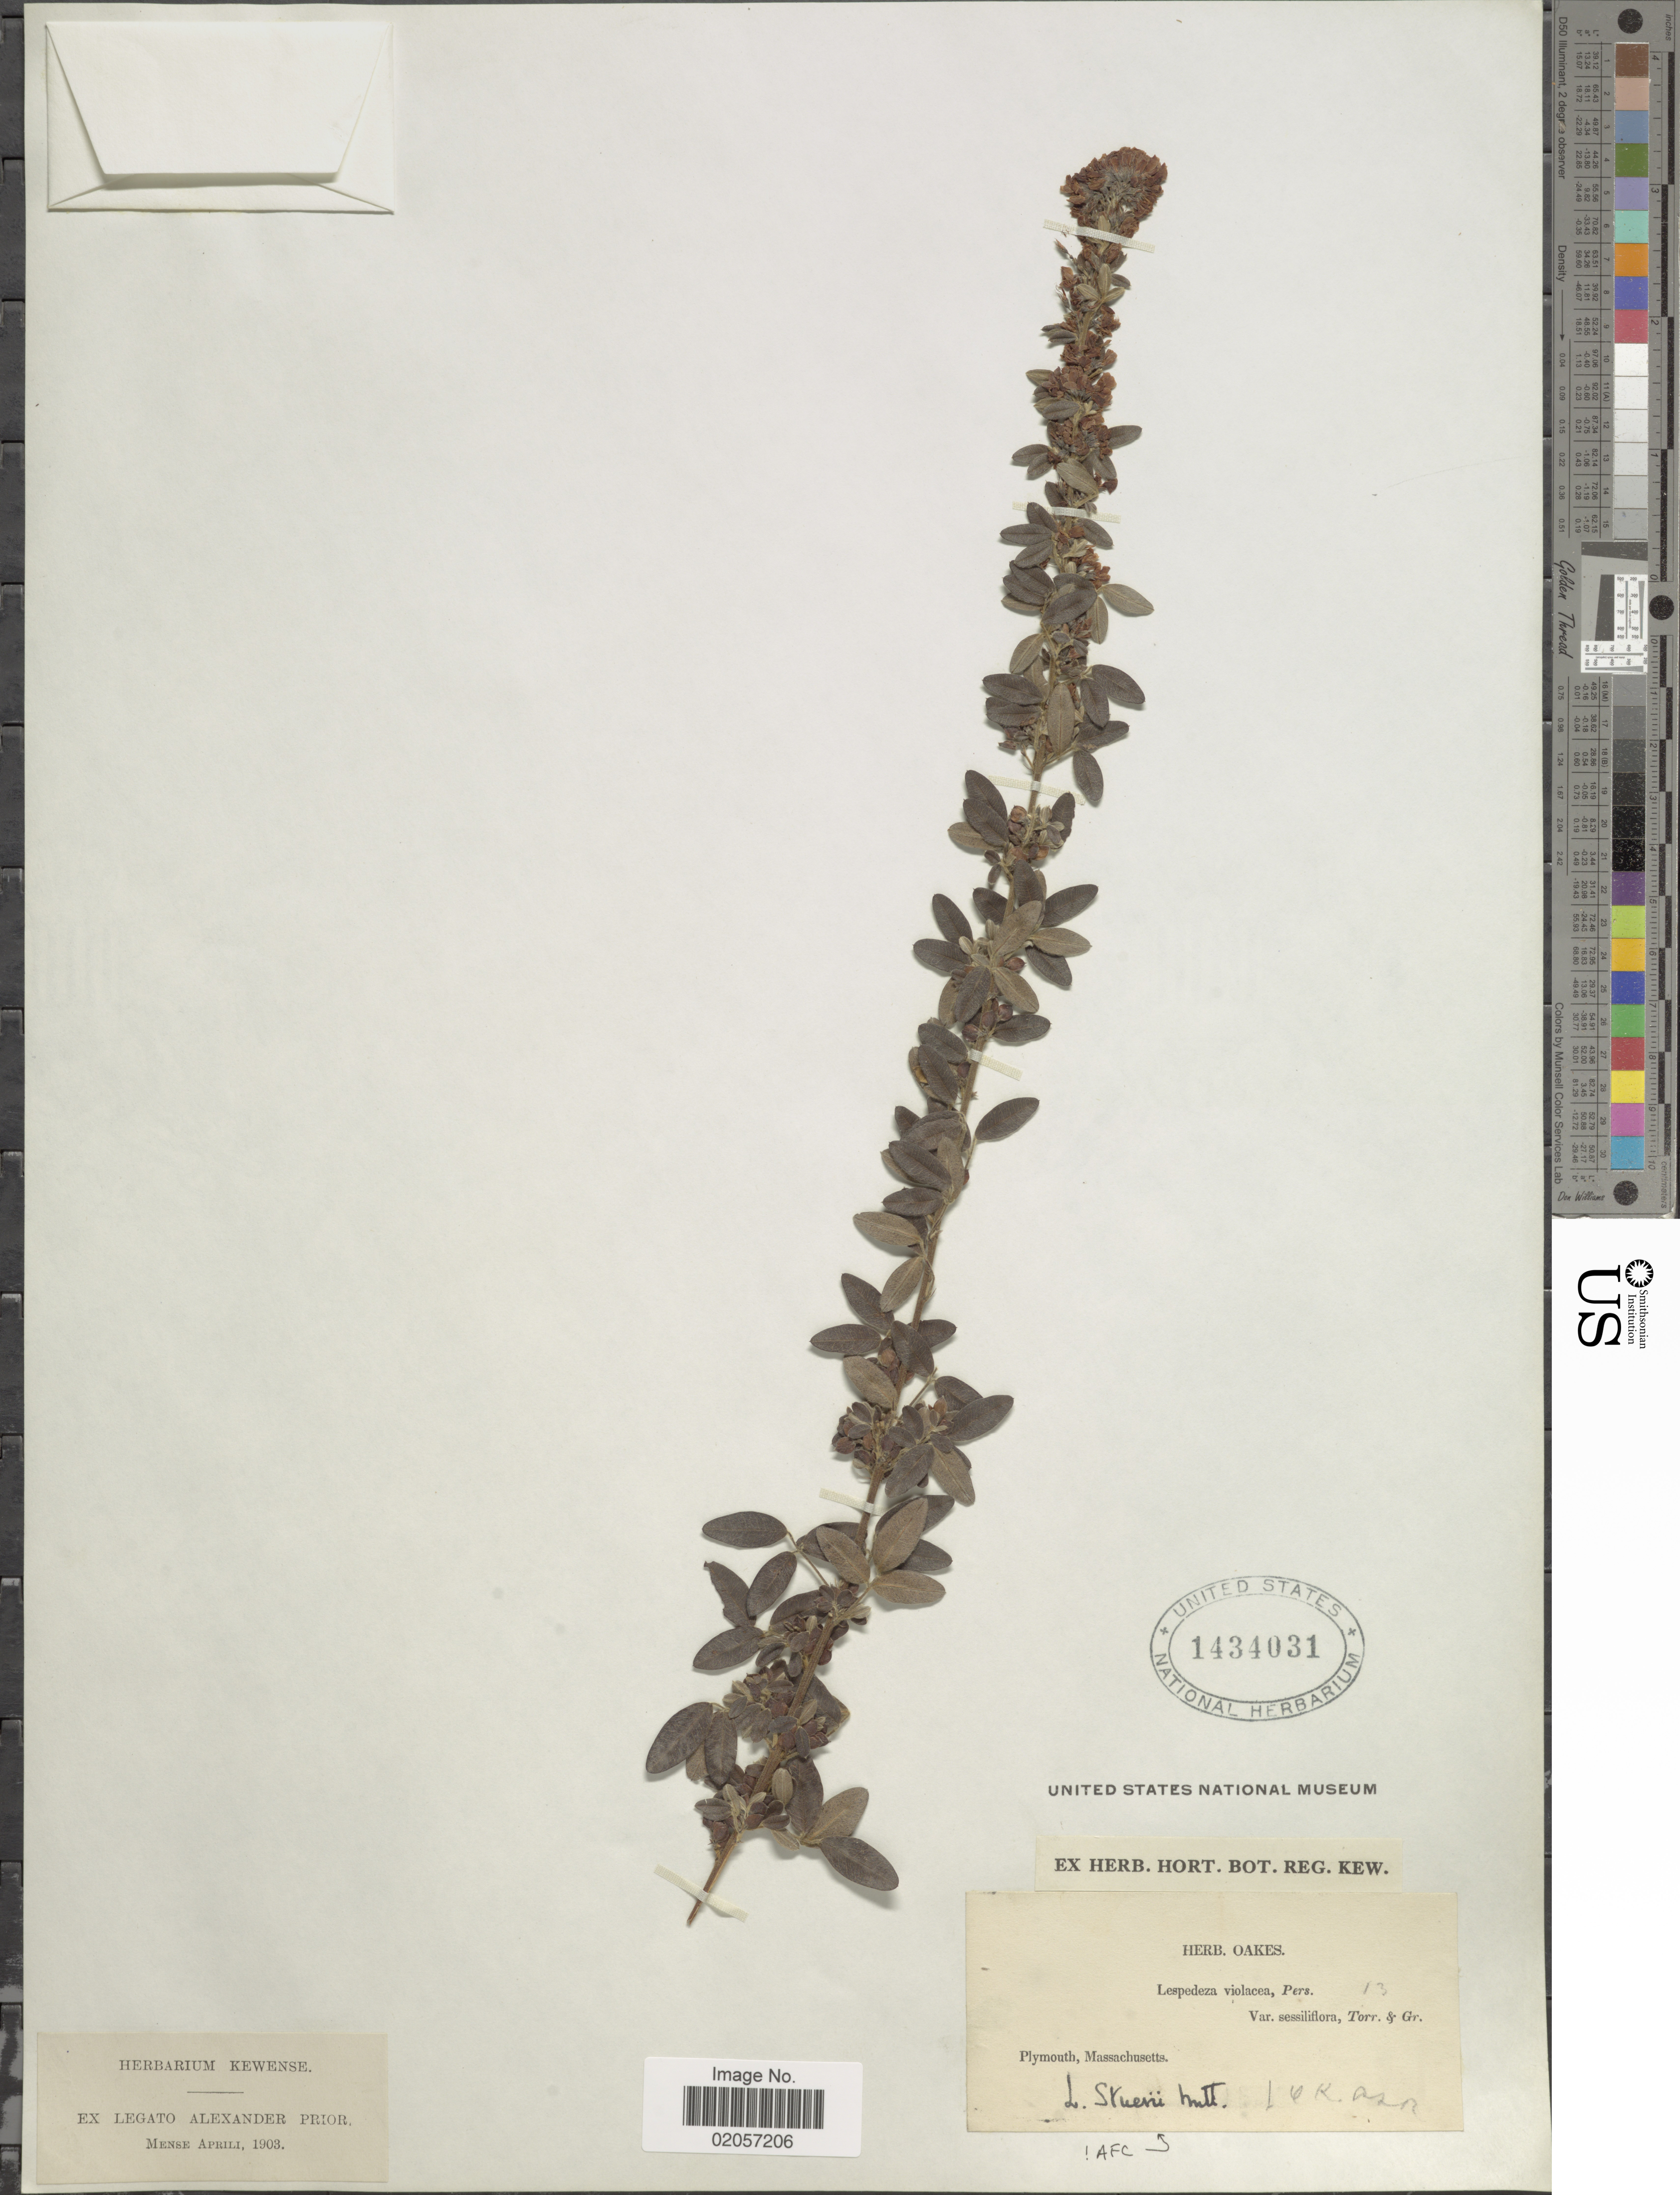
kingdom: Plantae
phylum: Tracheophyta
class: Magnoliopsida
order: Fabales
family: Fabaceae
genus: Lespedeza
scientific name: Lespedeza stuevei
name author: Nutt.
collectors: ex herb. Oakes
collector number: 13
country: United States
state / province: Massachusetts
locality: Plymouth, Massachusetts.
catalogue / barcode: US 1434031